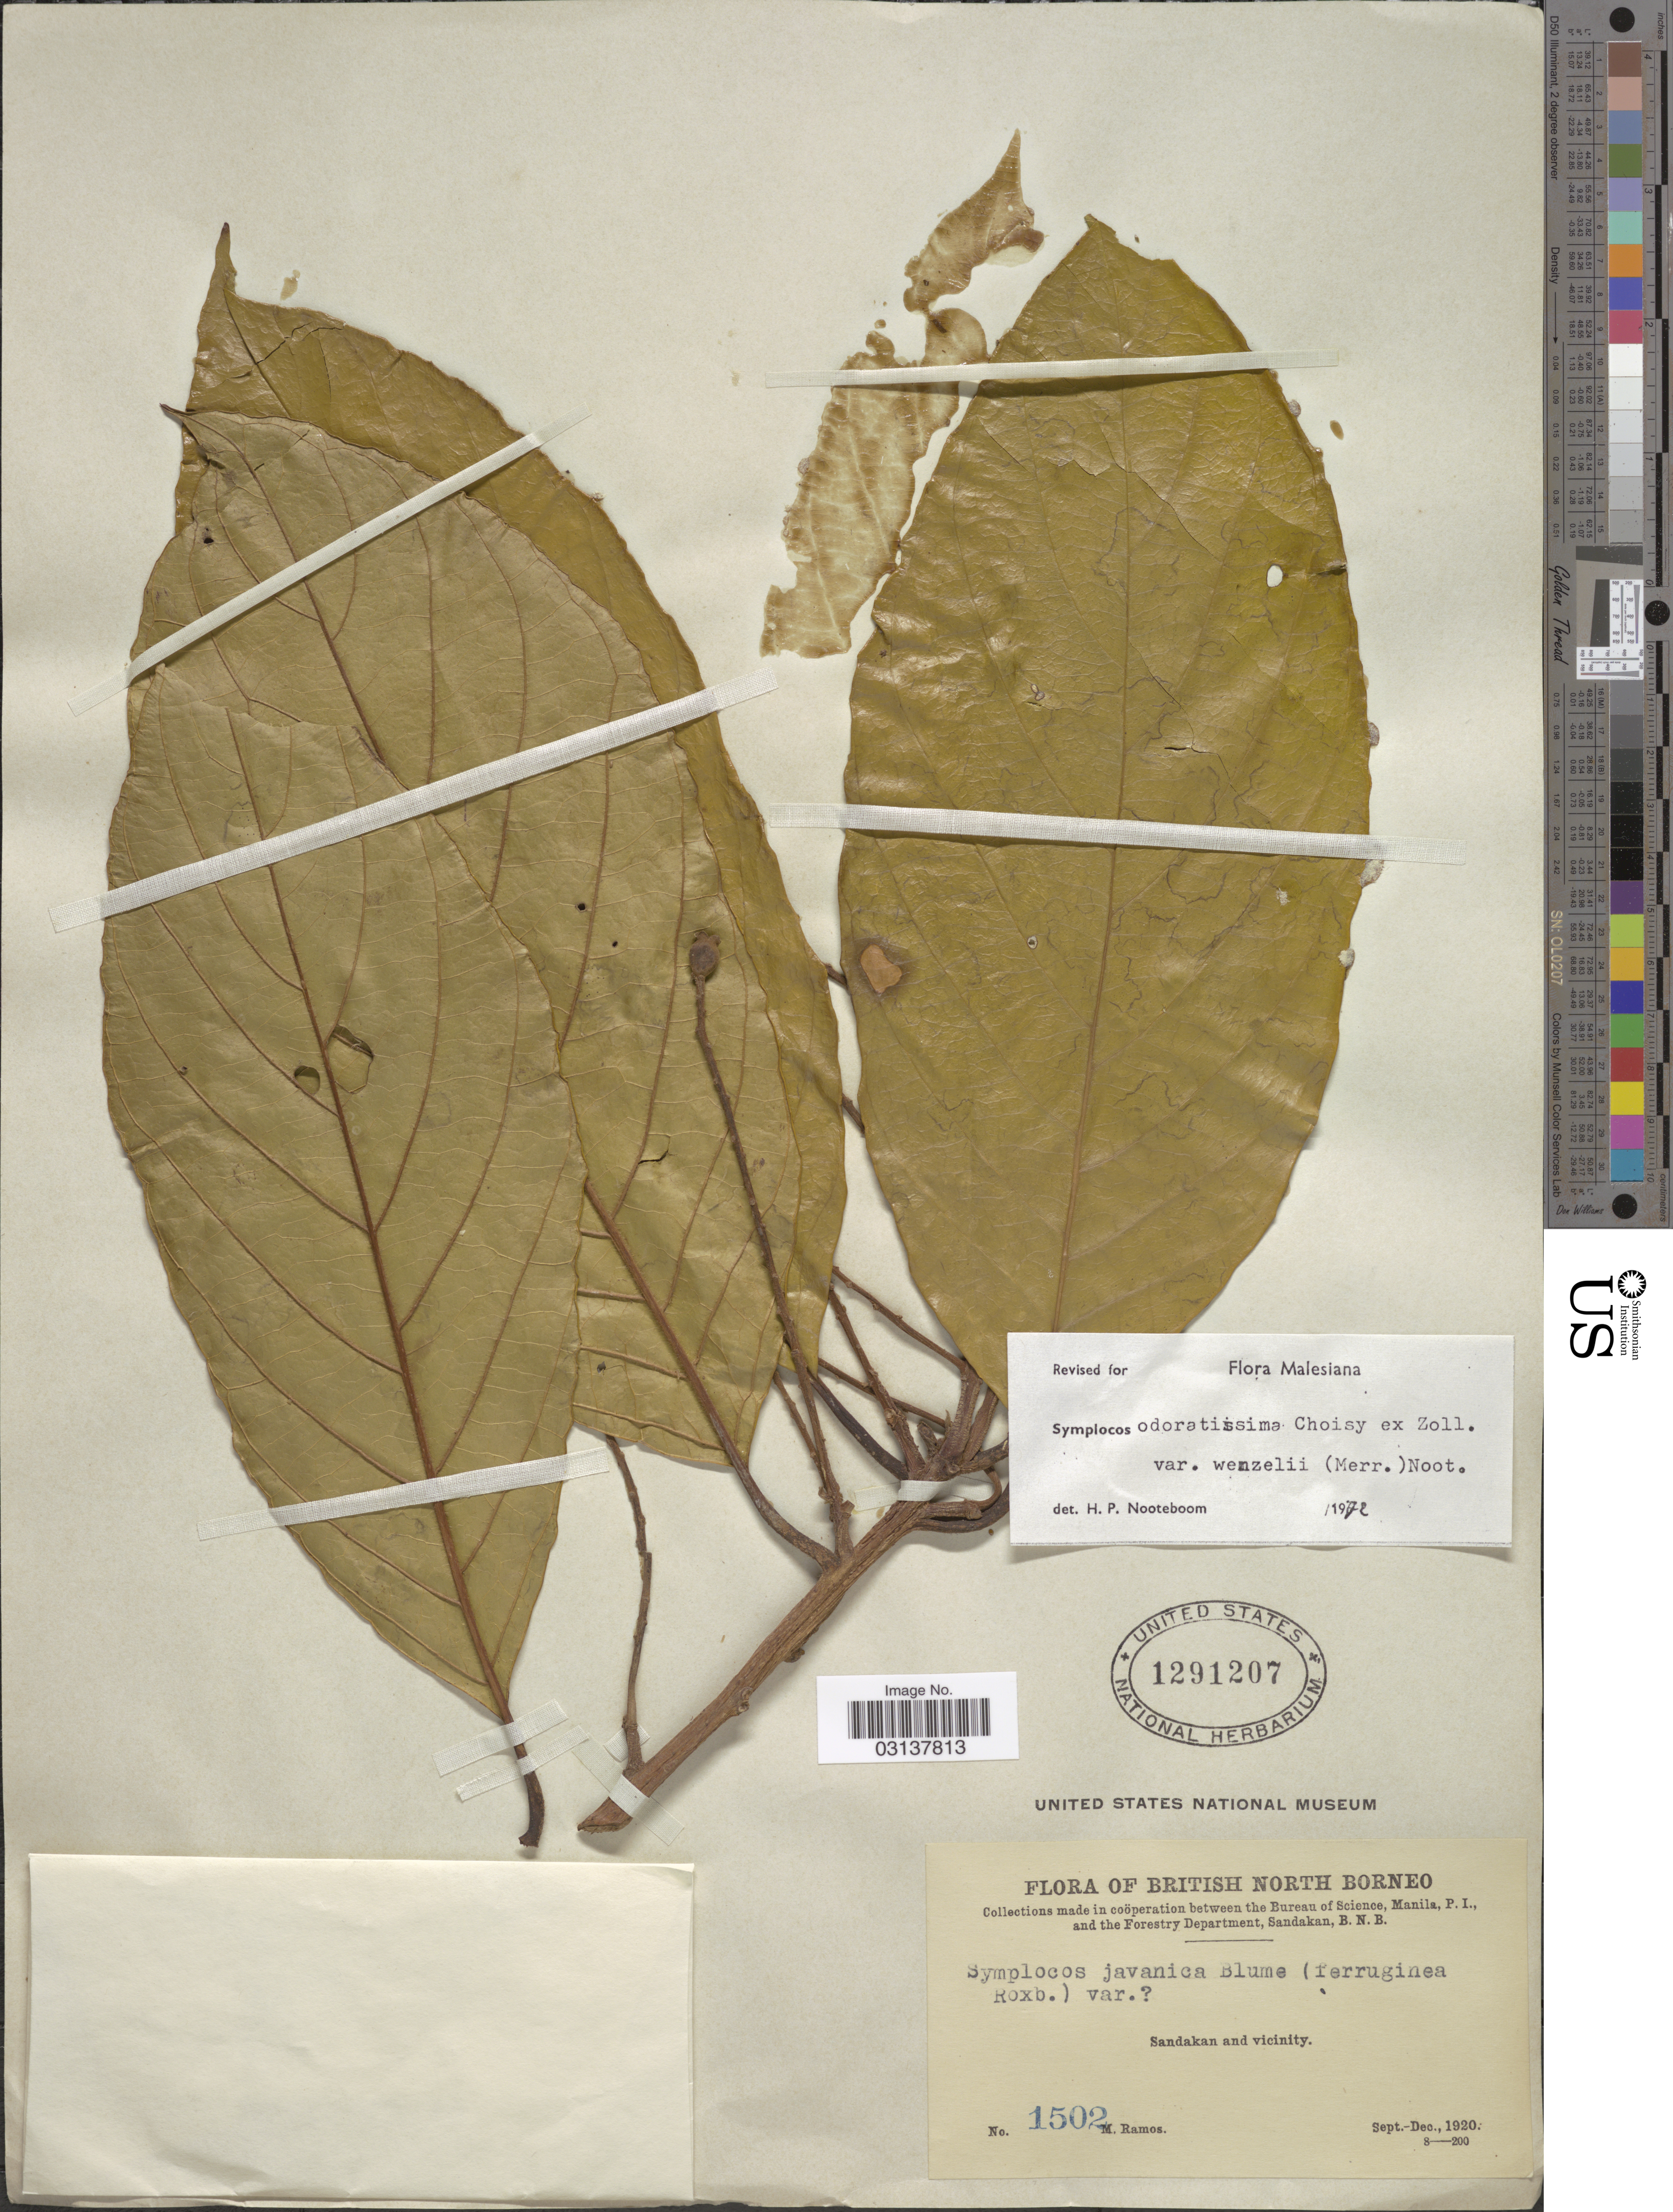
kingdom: Plantae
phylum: Tracheophyta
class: Magnoliopsida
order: Ericales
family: Symplocaceae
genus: Symplocos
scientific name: Symplocos odoratissima var. wenzelii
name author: (Merr.) Noot.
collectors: M. Ramos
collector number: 1502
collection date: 1920-09/1920-12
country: Malaysia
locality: British North Borneo. Sandakan and vicinity.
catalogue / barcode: US 1291207